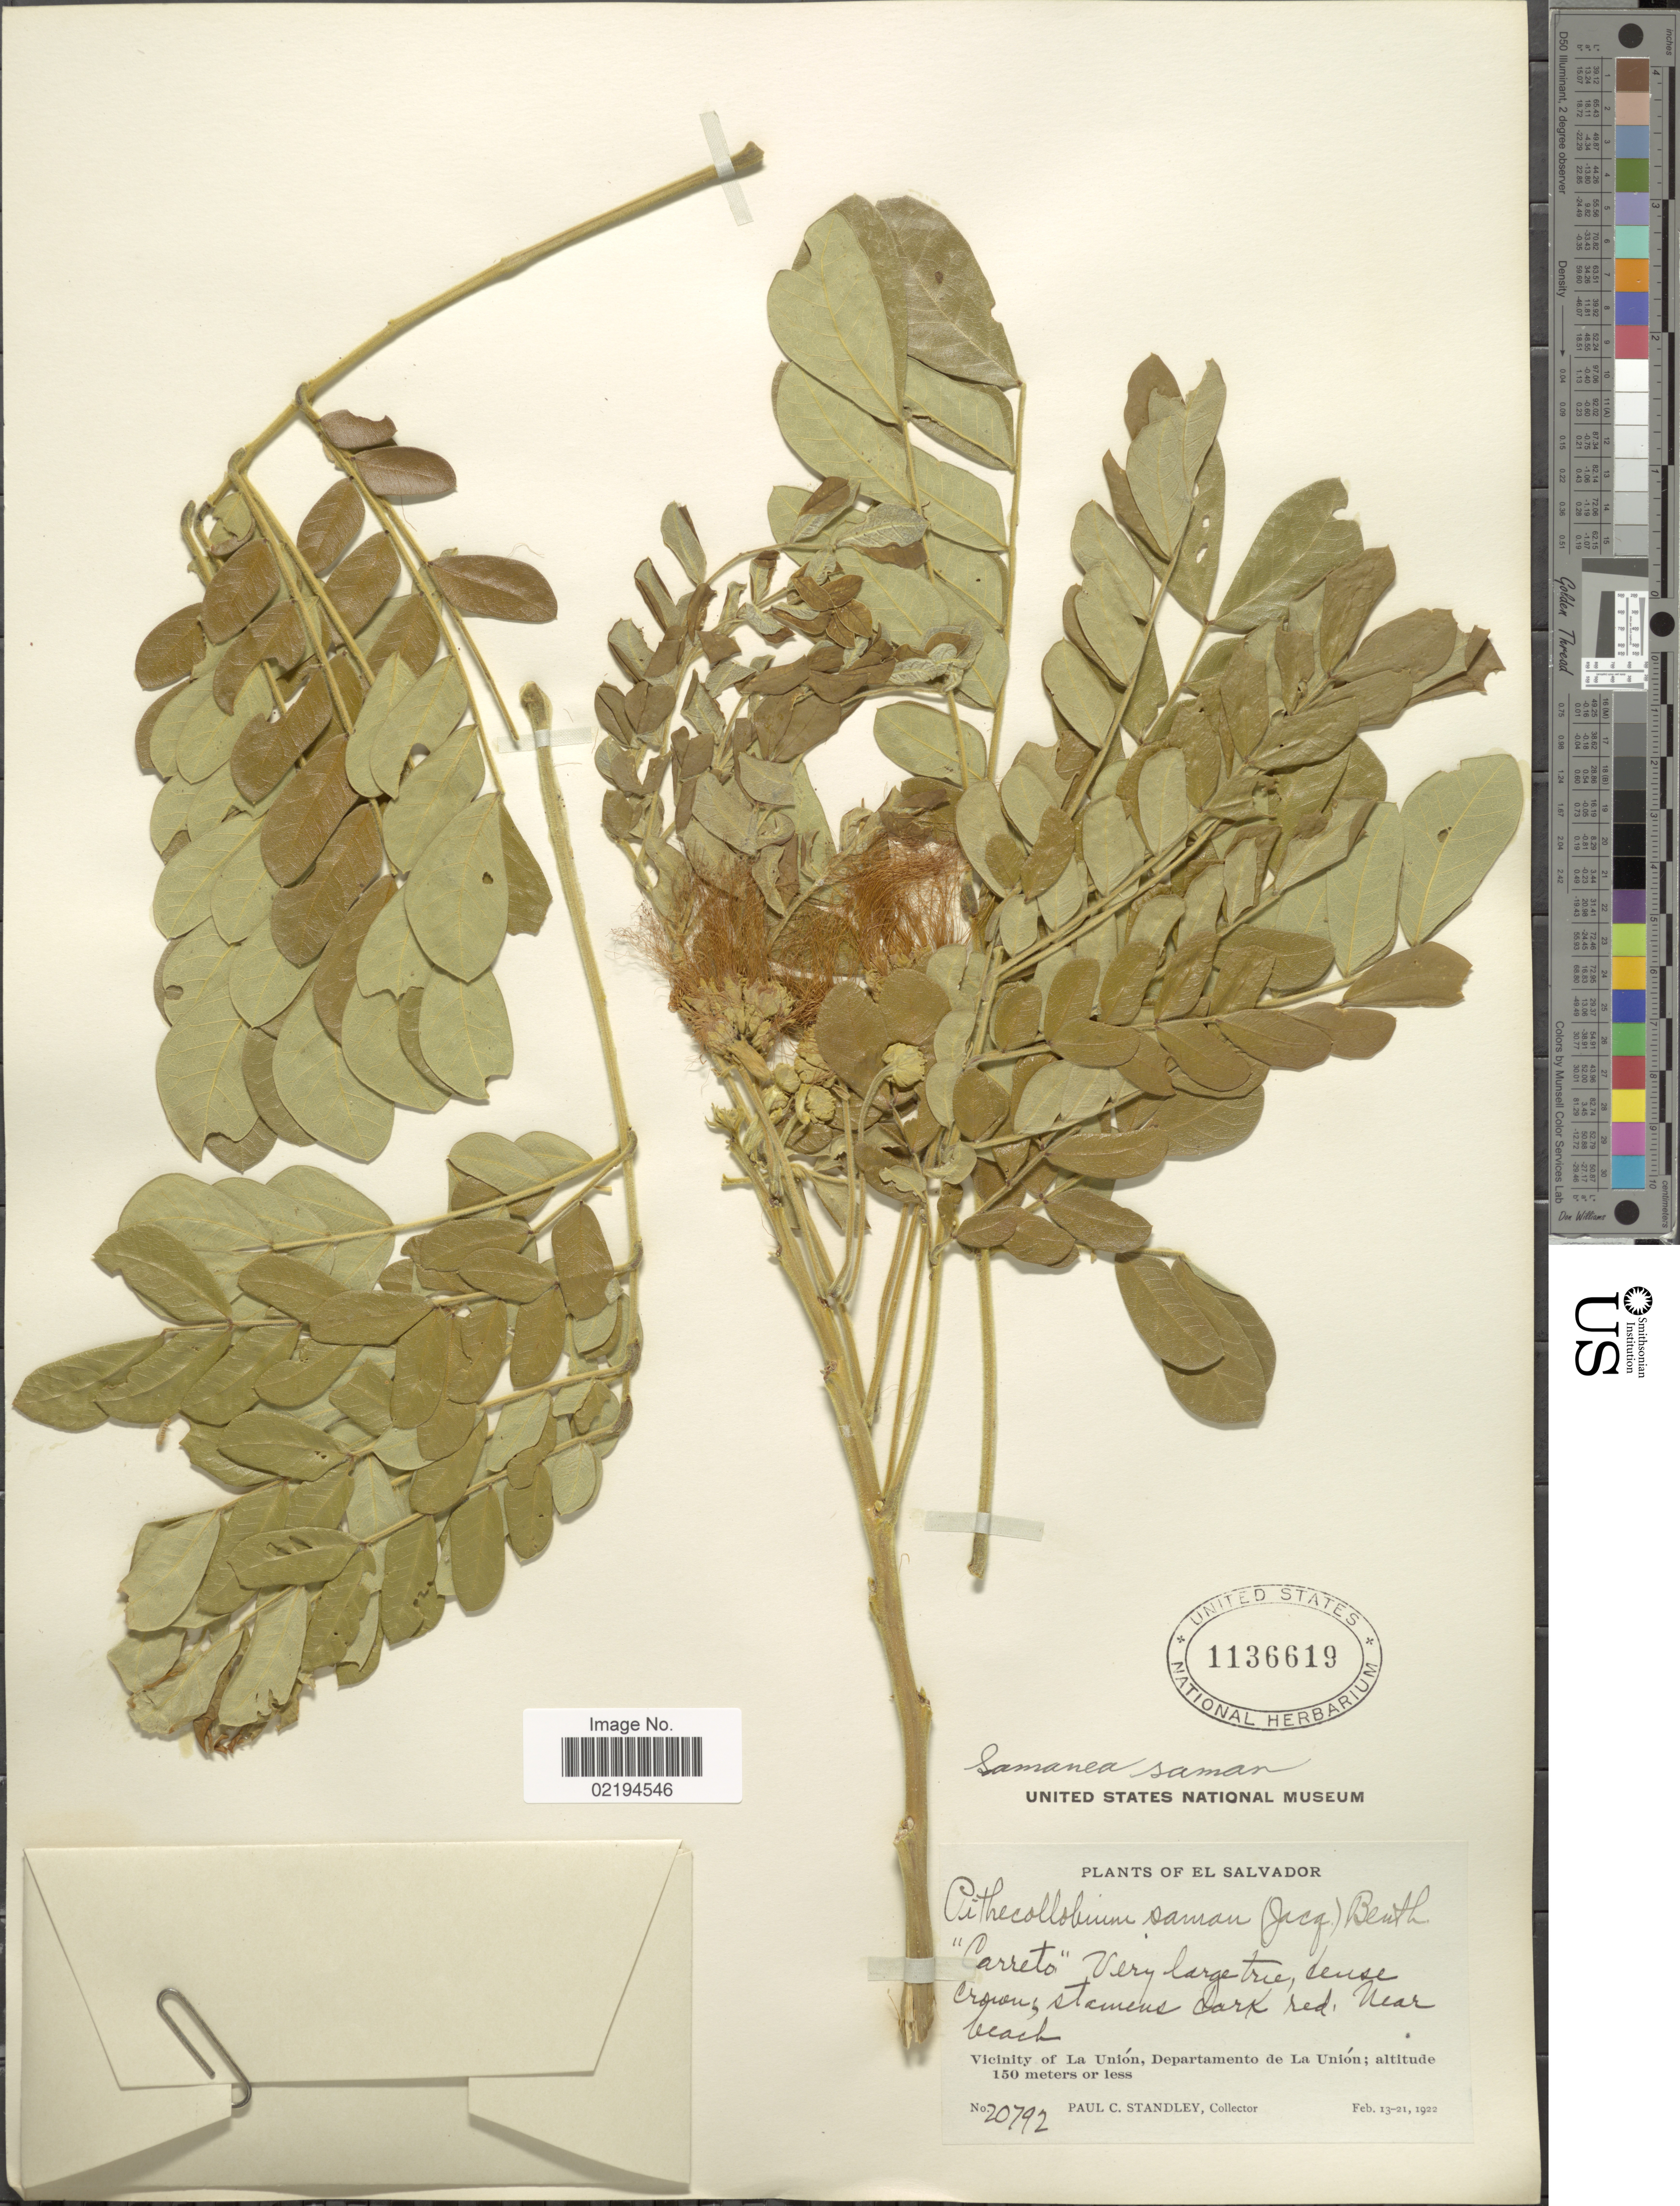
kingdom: Plantae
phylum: Tracheophyta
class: Magnoliopsida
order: Fabales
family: Fabaceae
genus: Samanea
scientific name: Samanea saman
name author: (Jacq.) Merr.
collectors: P. C. Standley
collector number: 20792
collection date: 1922-02-13/1922-02-21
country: El Salvador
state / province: La Union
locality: Near beach, vicinity of La Union.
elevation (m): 150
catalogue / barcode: US 1136619